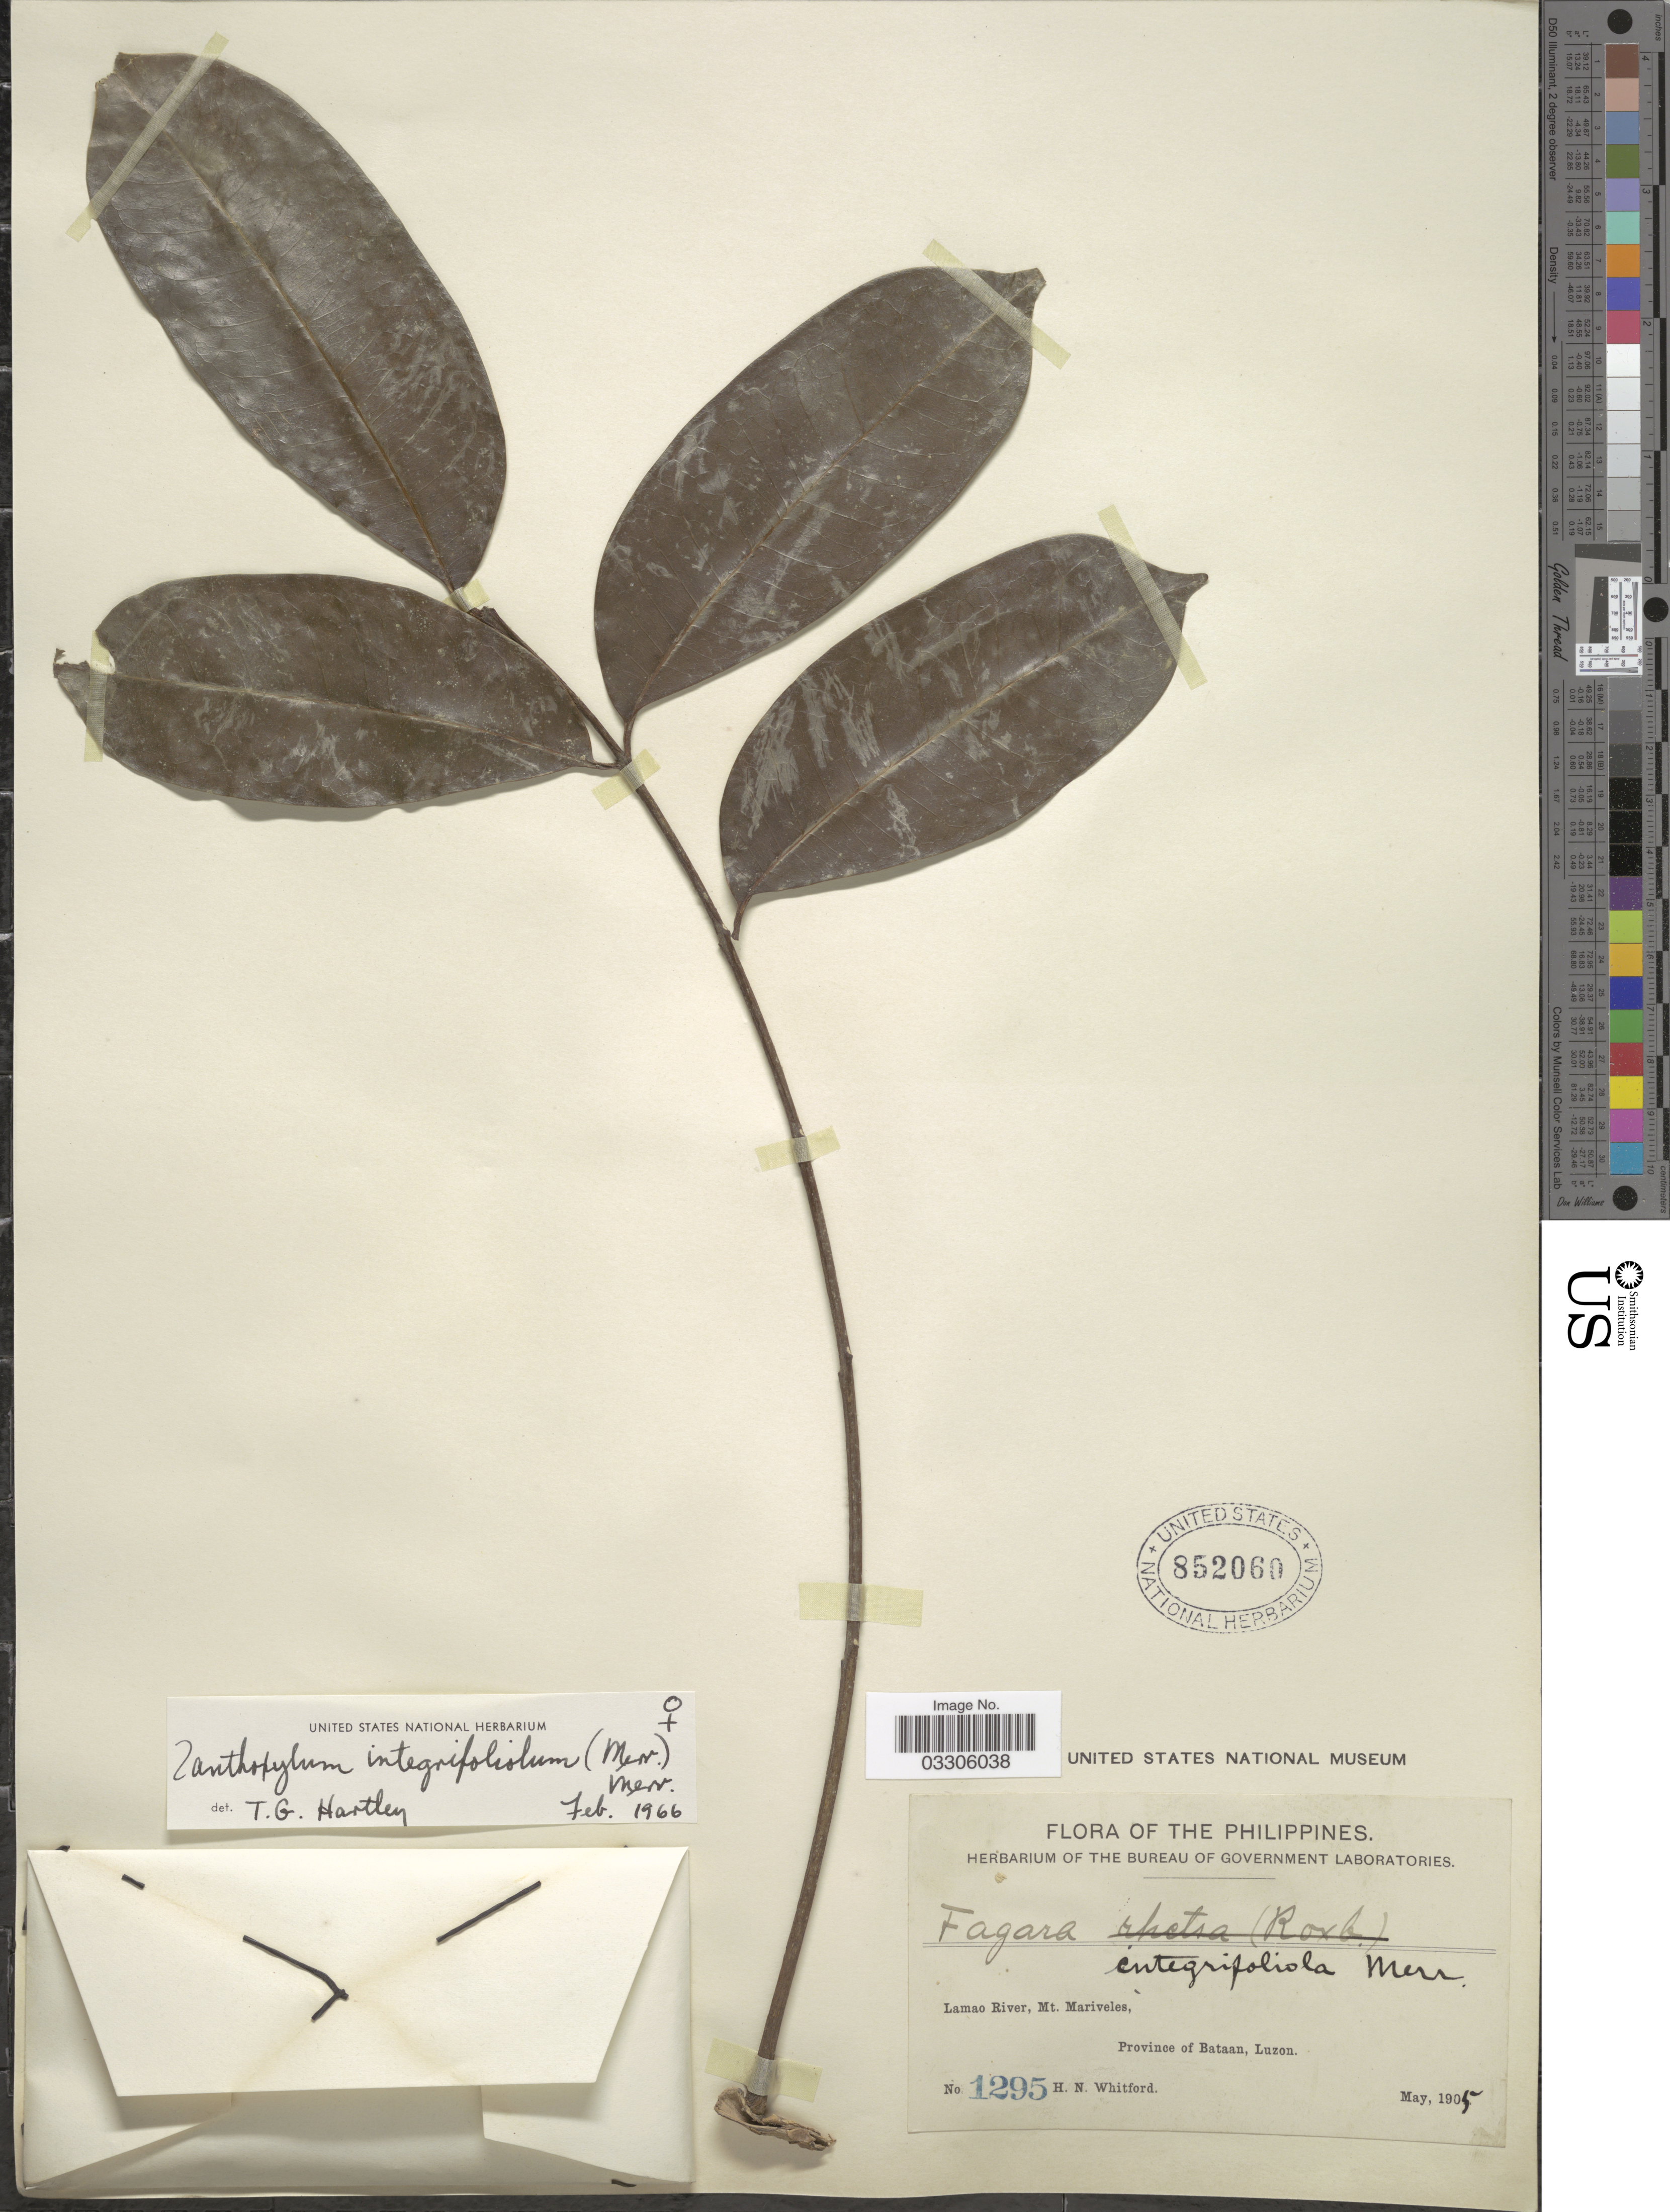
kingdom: Plantae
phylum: Tracheophyta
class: Magnoliopsida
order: Sapindales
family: Rutaceae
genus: Zanthoxylum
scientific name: Zanthoxylum integrifoliolum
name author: (Merr.) Merr.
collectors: H. N. Whitford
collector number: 1295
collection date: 1905-05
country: Philippines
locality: Lamao River, Mt. Mariveles, Province of Bataan, Luzon.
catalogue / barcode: US 852060